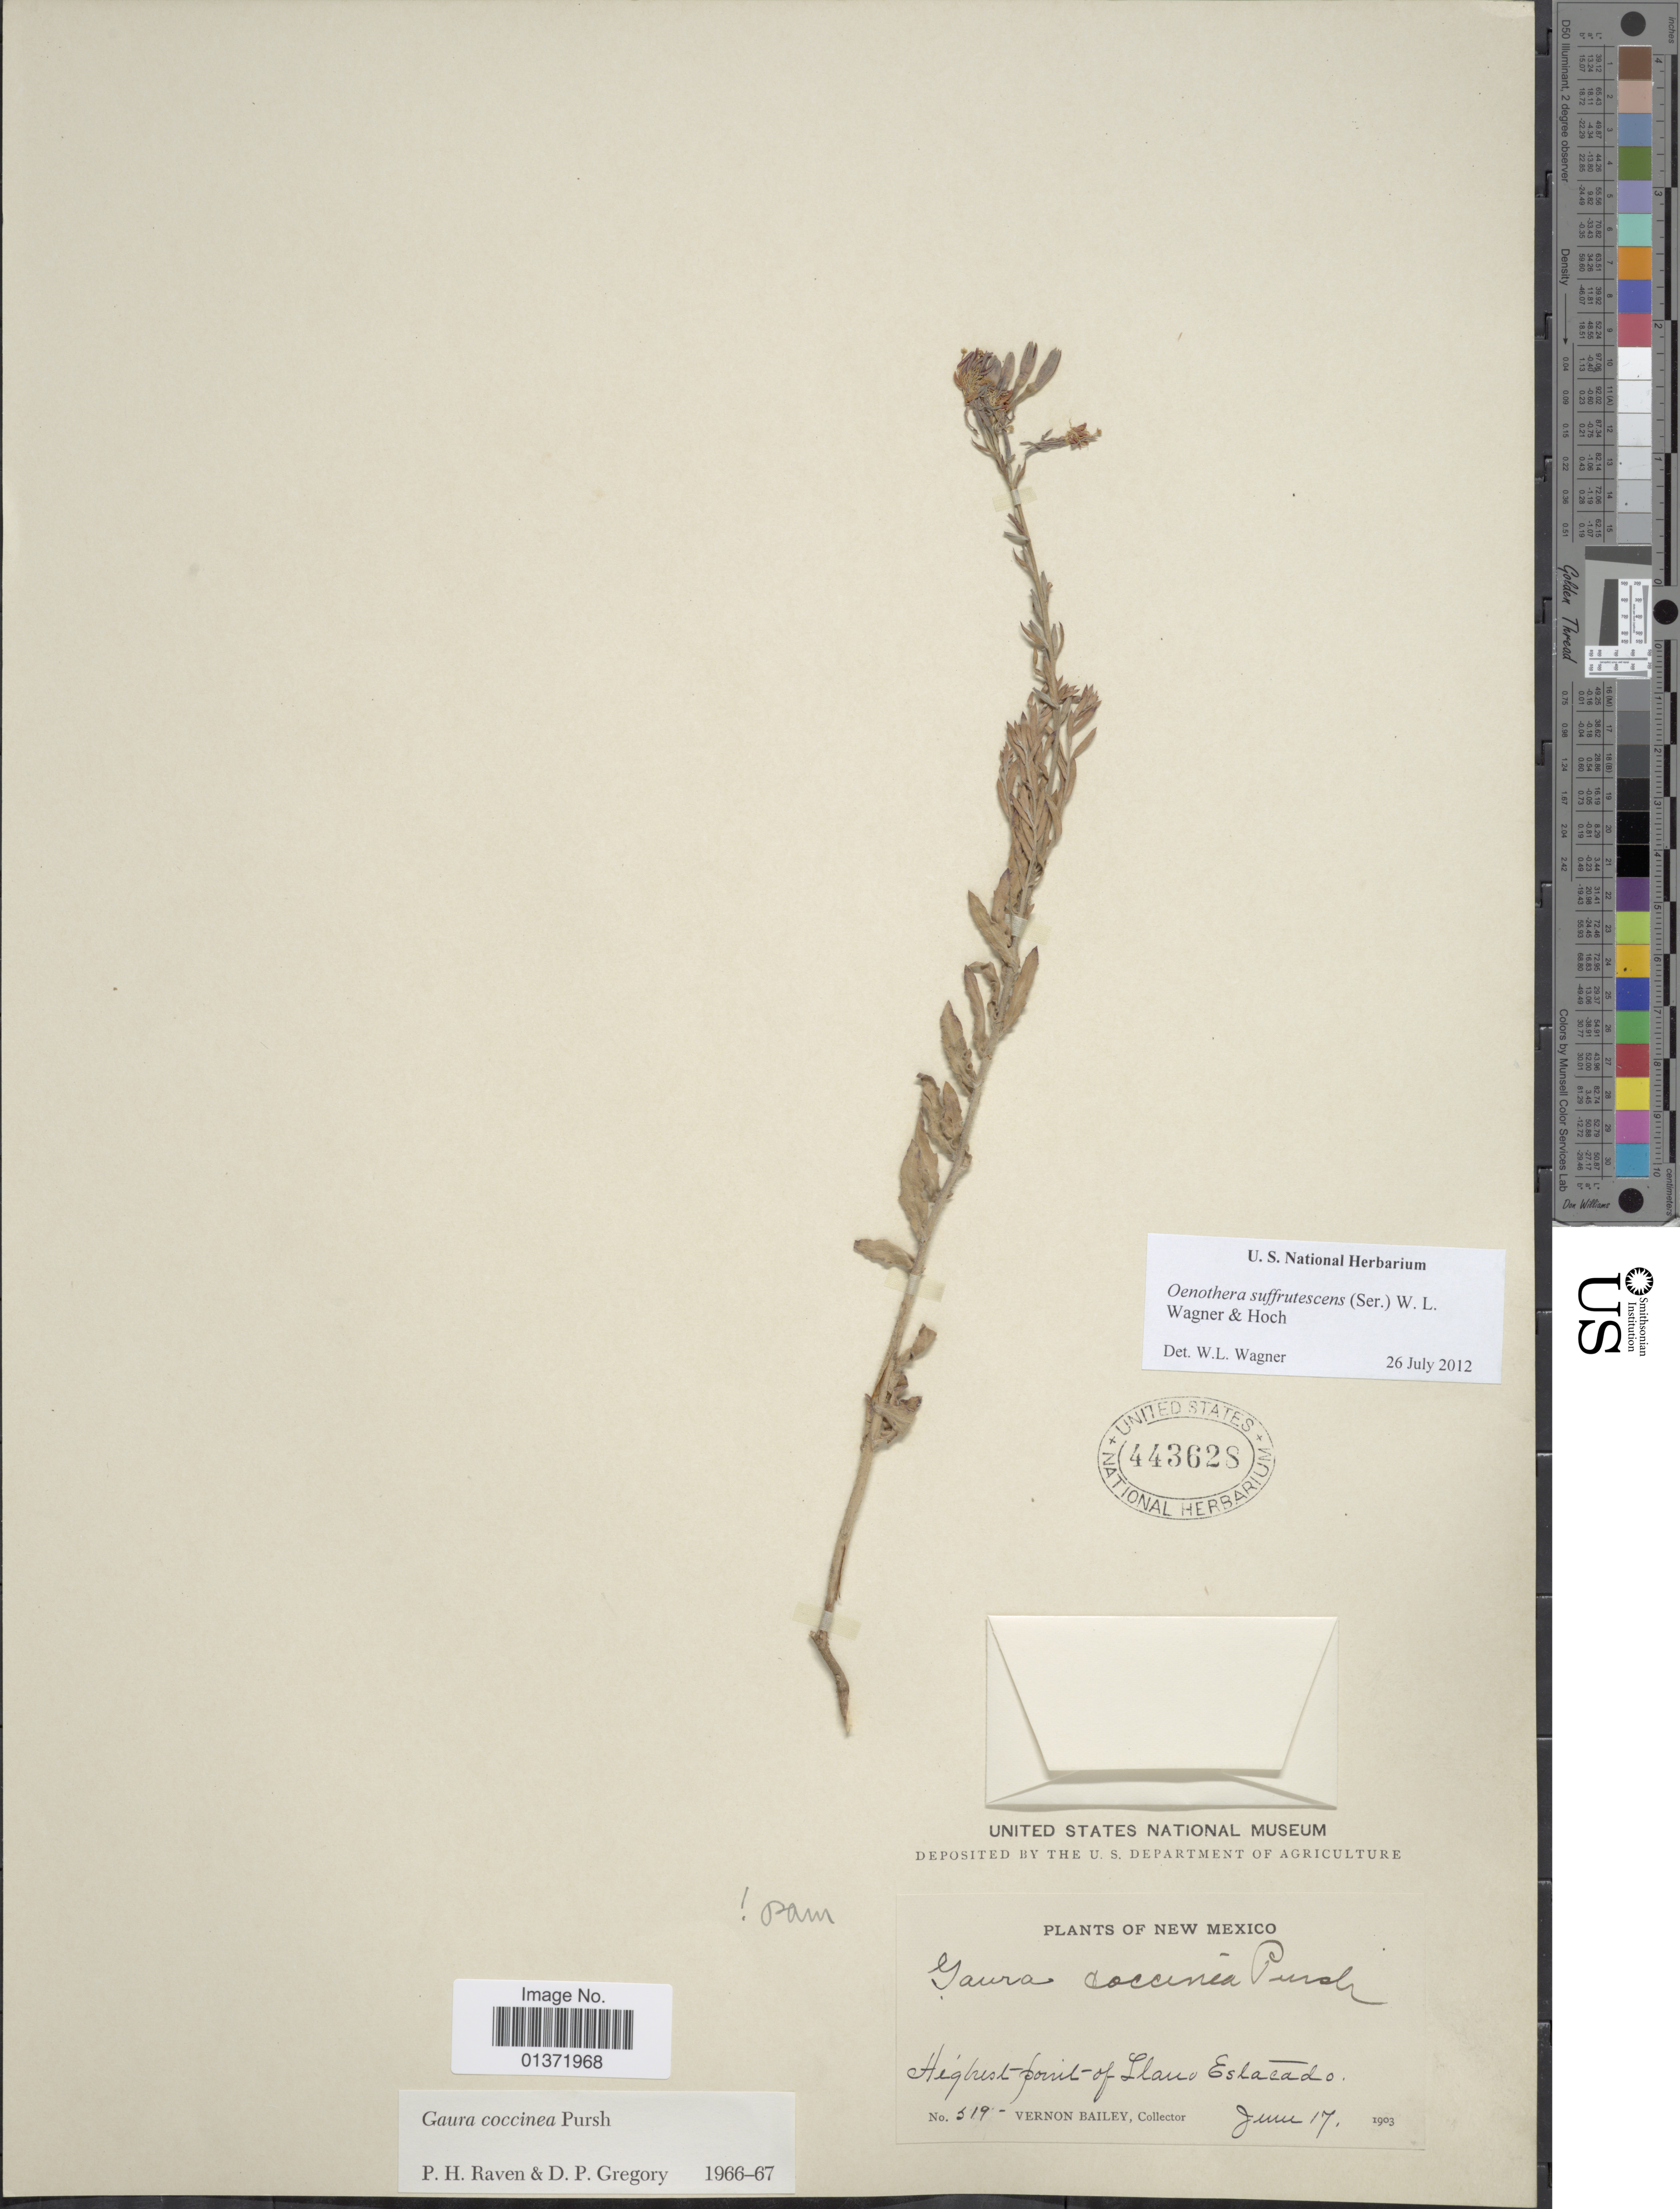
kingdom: Plantae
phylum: Tracheophyta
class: Magnoliopsida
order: Myrtales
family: Onagraceae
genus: Oenothera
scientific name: Oenothera suffrutescens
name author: (Ser.) W.L. Wagner & Hoch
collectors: V. O. Bailey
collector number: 519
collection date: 1903-06-17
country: United States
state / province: New Mexico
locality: Highest point of Llano Estacado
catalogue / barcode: US 443628